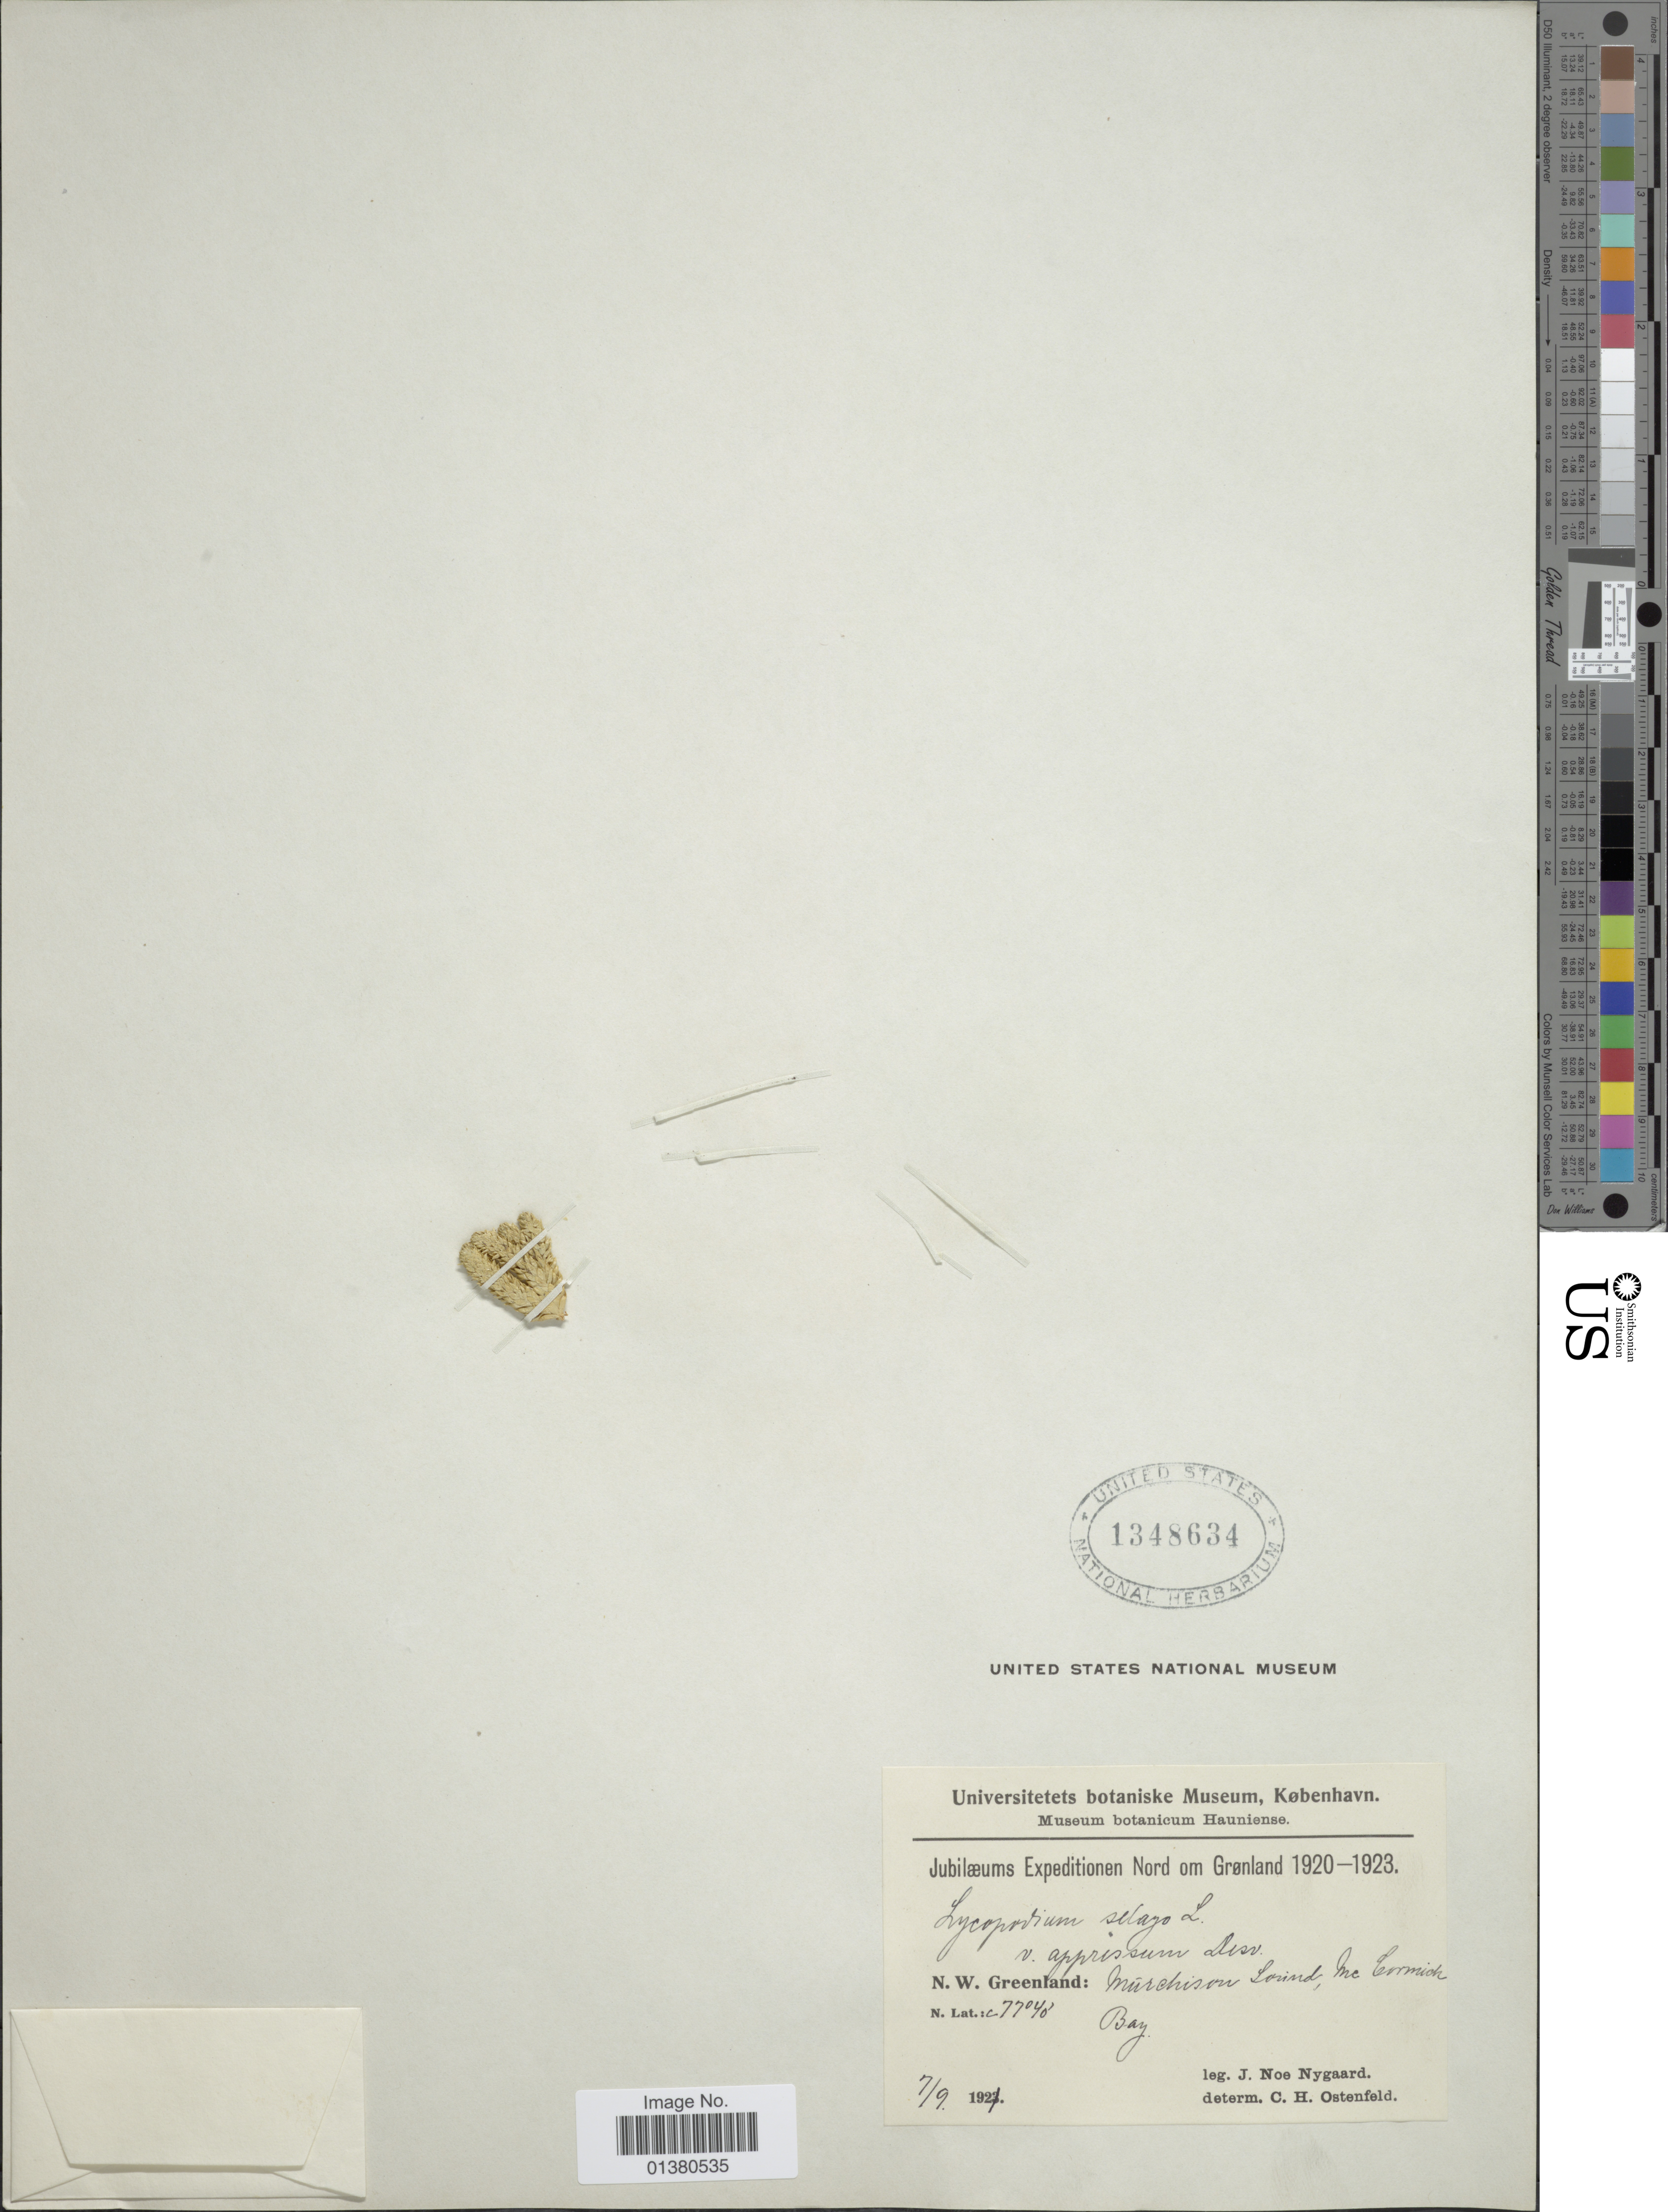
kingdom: Plantae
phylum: Tracheophyta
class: Lycopodiopsida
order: Lycopodiales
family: Lycopodiaceae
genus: Huperzia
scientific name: Huperzia selago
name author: (L.) Bernh. ex Schrank & Mart.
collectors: J. Nygaard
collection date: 1921-09-07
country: Greenland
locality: N.W. Greenland: Murchison Sound, McCormick Bay.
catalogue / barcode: US 1348634